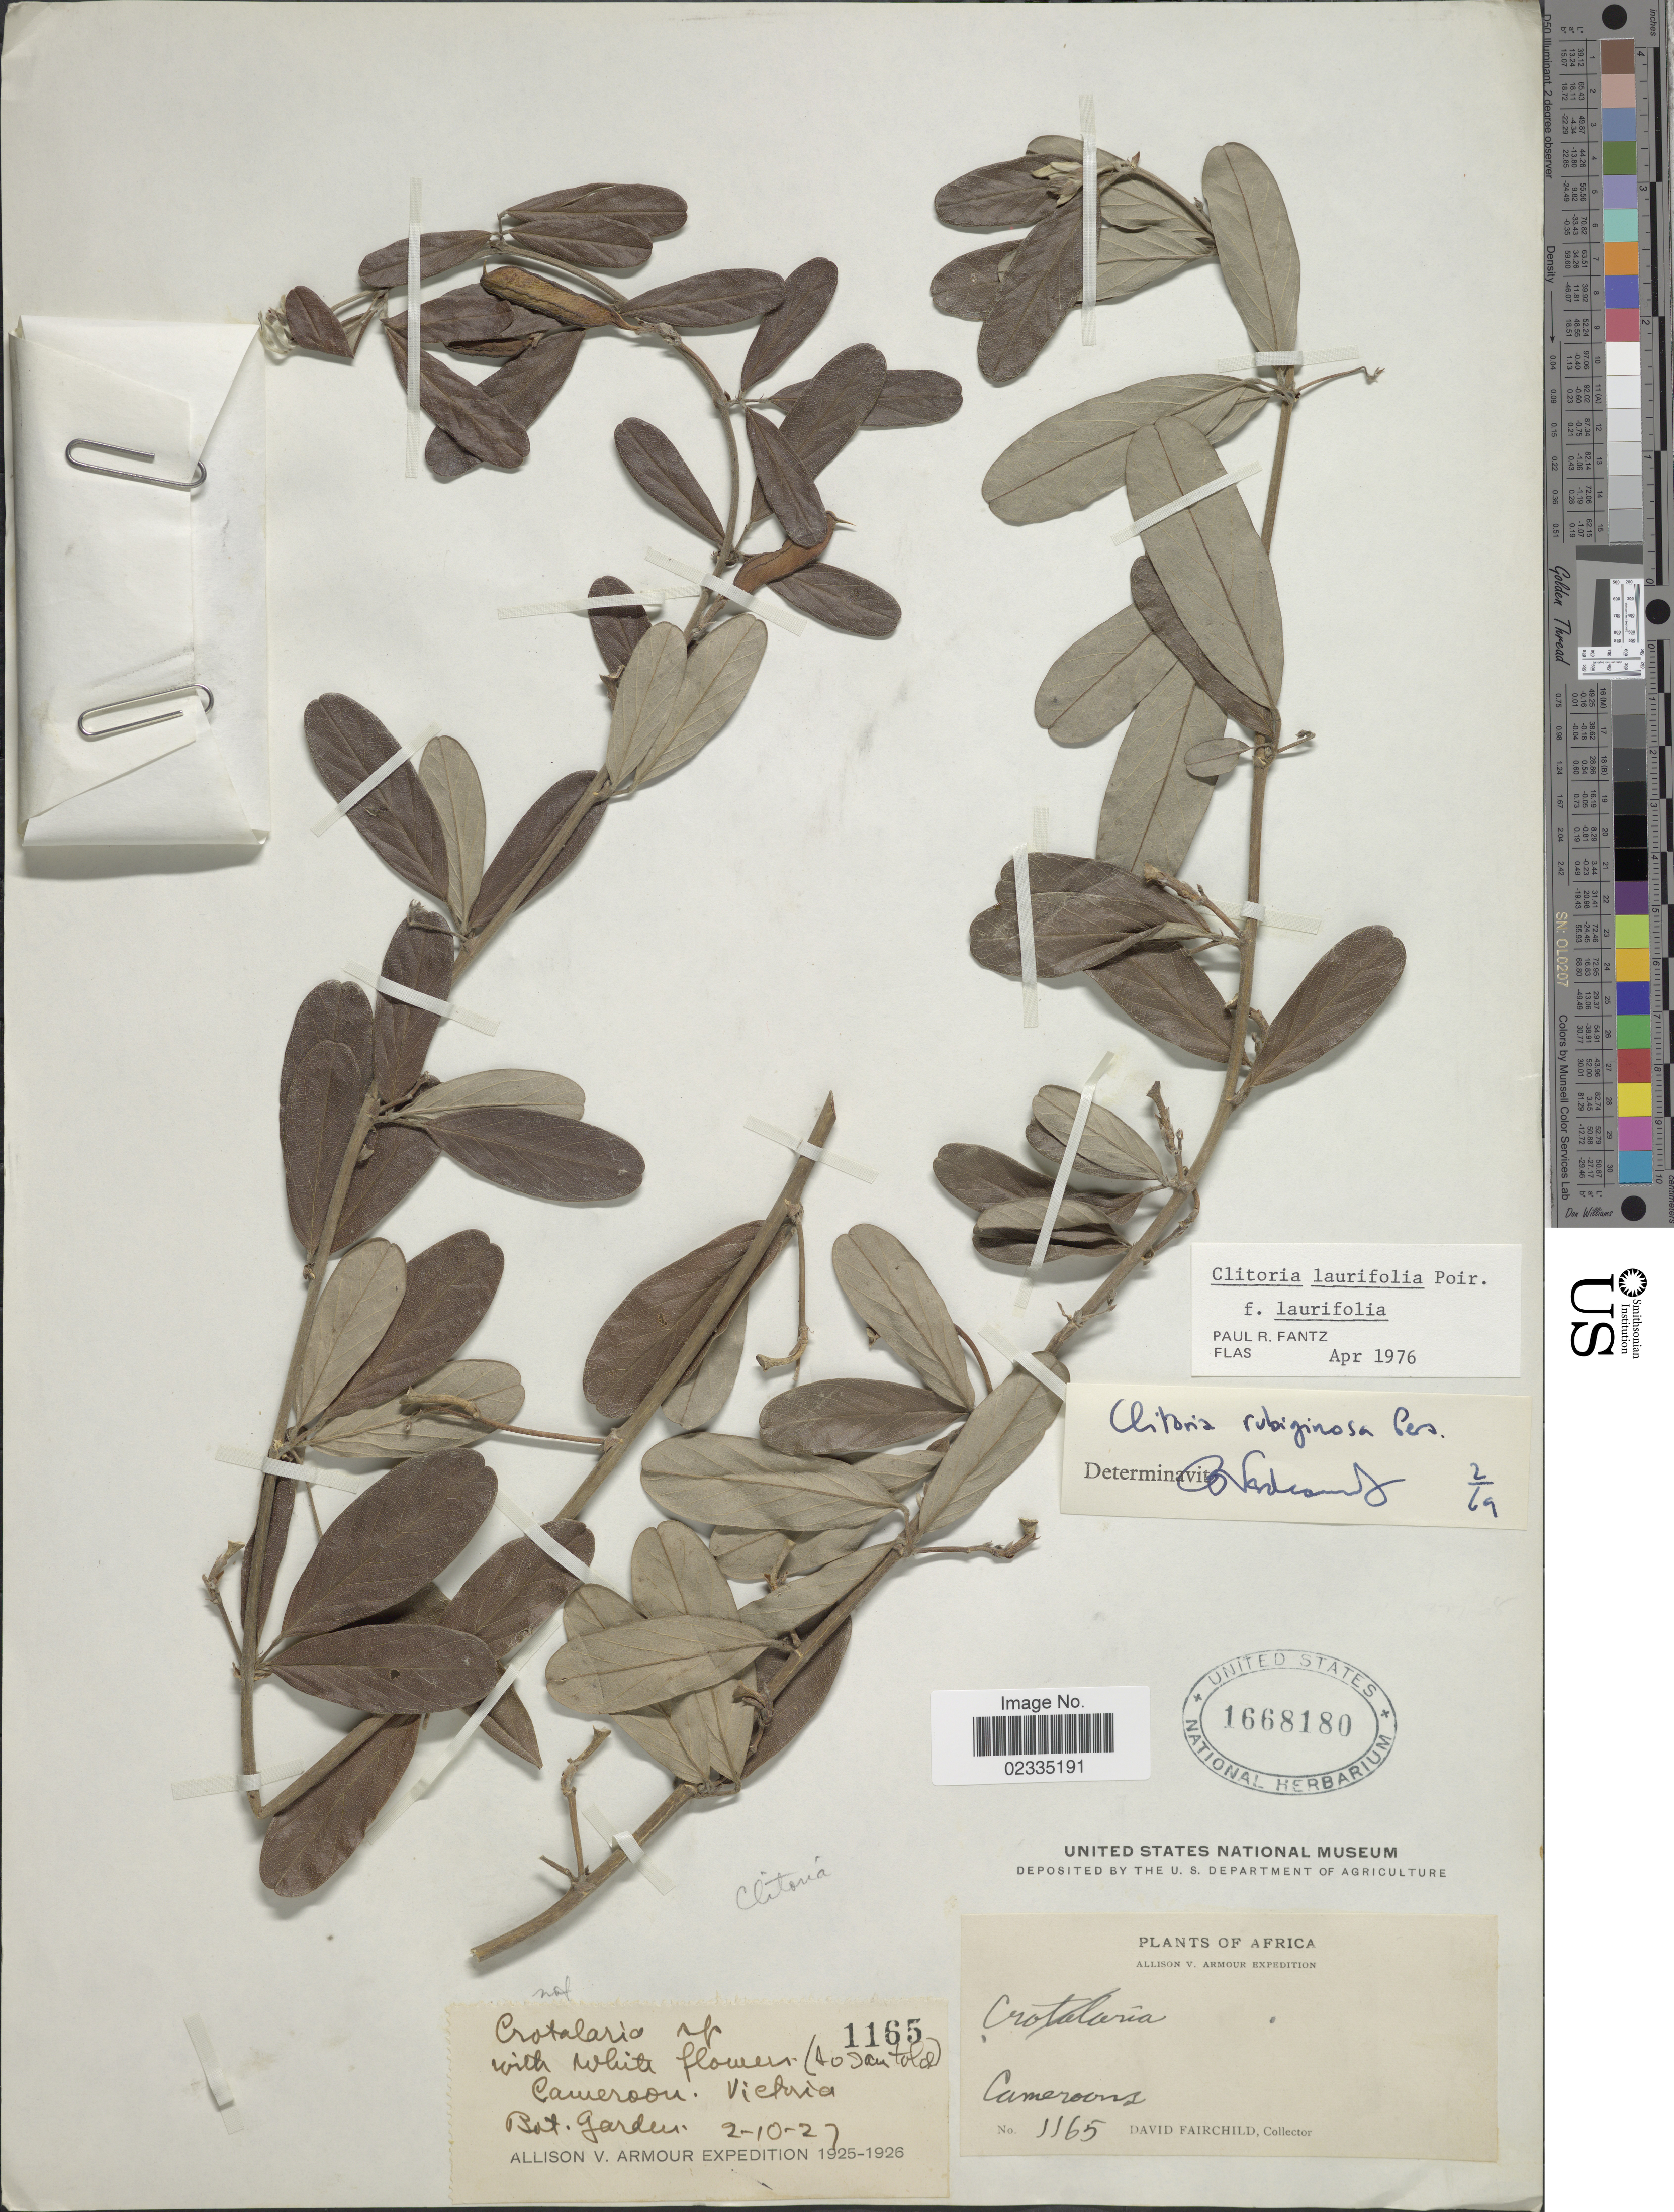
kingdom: Plantae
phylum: Tracheophyta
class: Magnoliopsida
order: Fabales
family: Fabaceae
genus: Clitoria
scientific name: Clitoria laurifolia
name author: Poir.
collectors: D. Fairchild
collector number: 1165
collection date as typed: Transcribed d/m/y: 2/10/27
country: Cameroon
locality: Africa, Cameroons, Victoria, Bot. Garden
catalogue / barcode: US 1668180